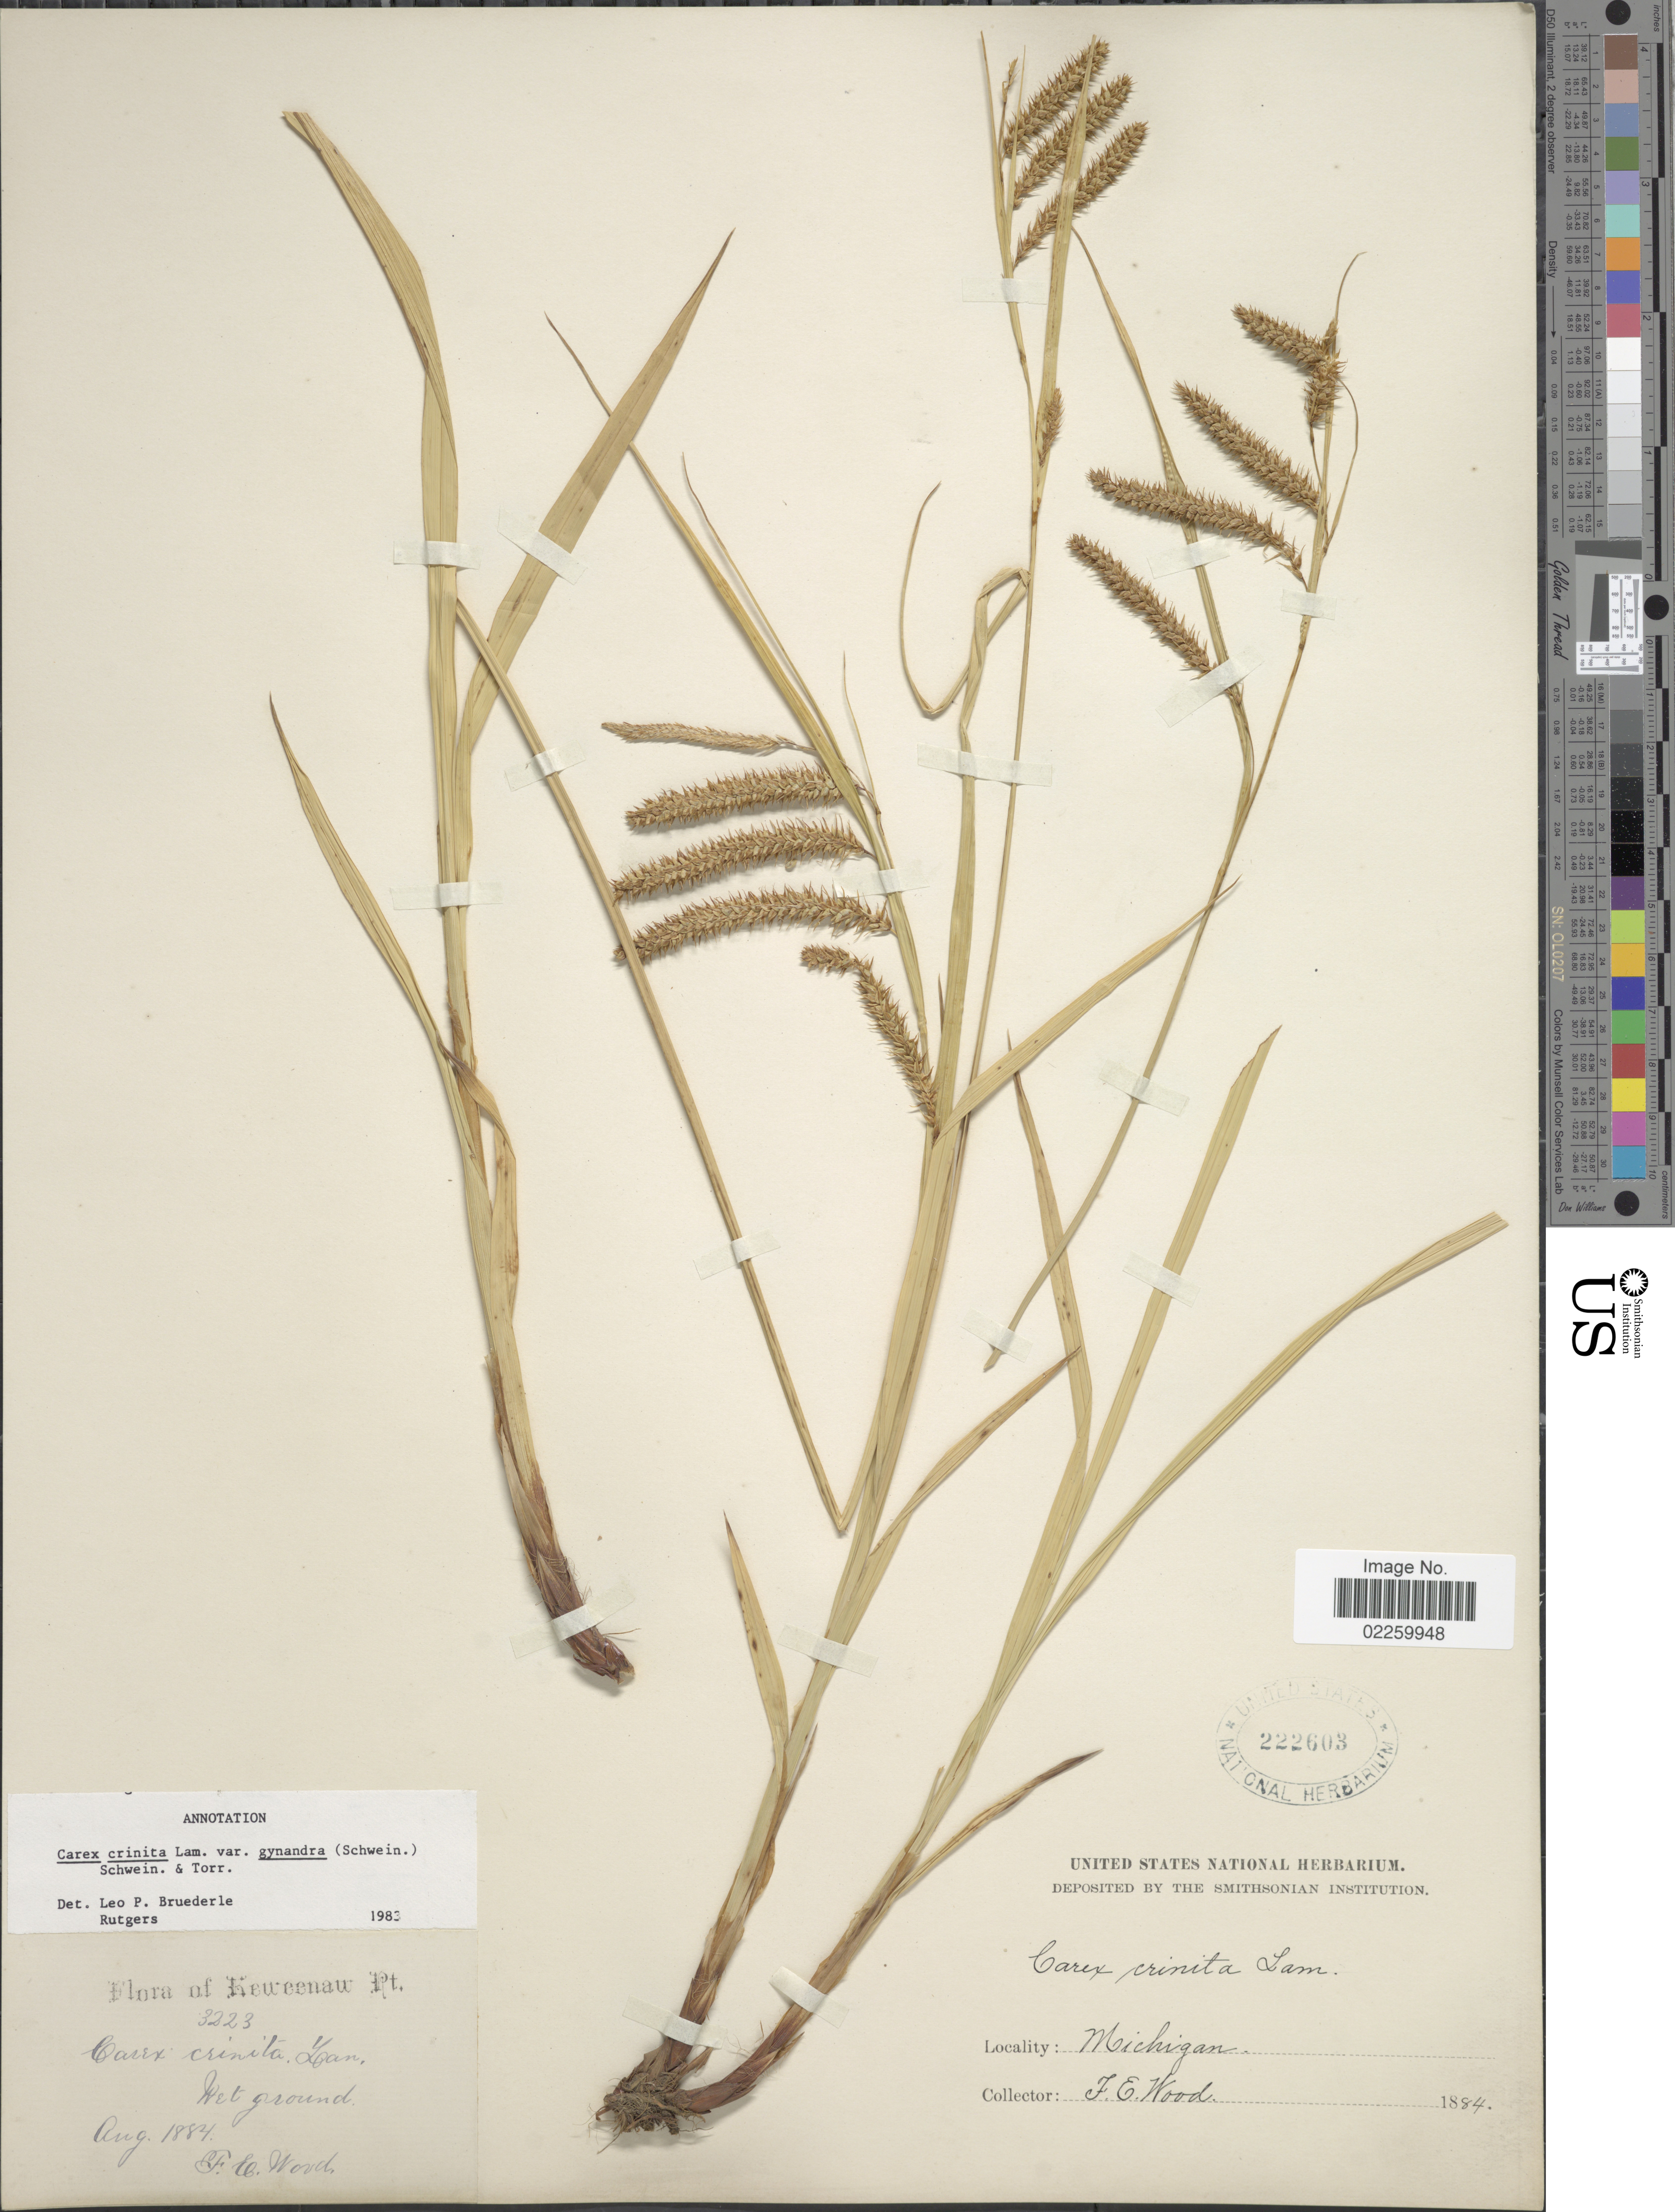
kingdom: Plantae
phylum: Tracheophyta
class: Liliopsida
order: Poales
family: Cyperaceae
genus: Carex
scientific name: Carex crinita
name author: Lam.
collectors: F. Wood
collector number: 3223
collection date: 1884-08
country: United States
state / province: Michigan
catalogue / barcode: US 222603